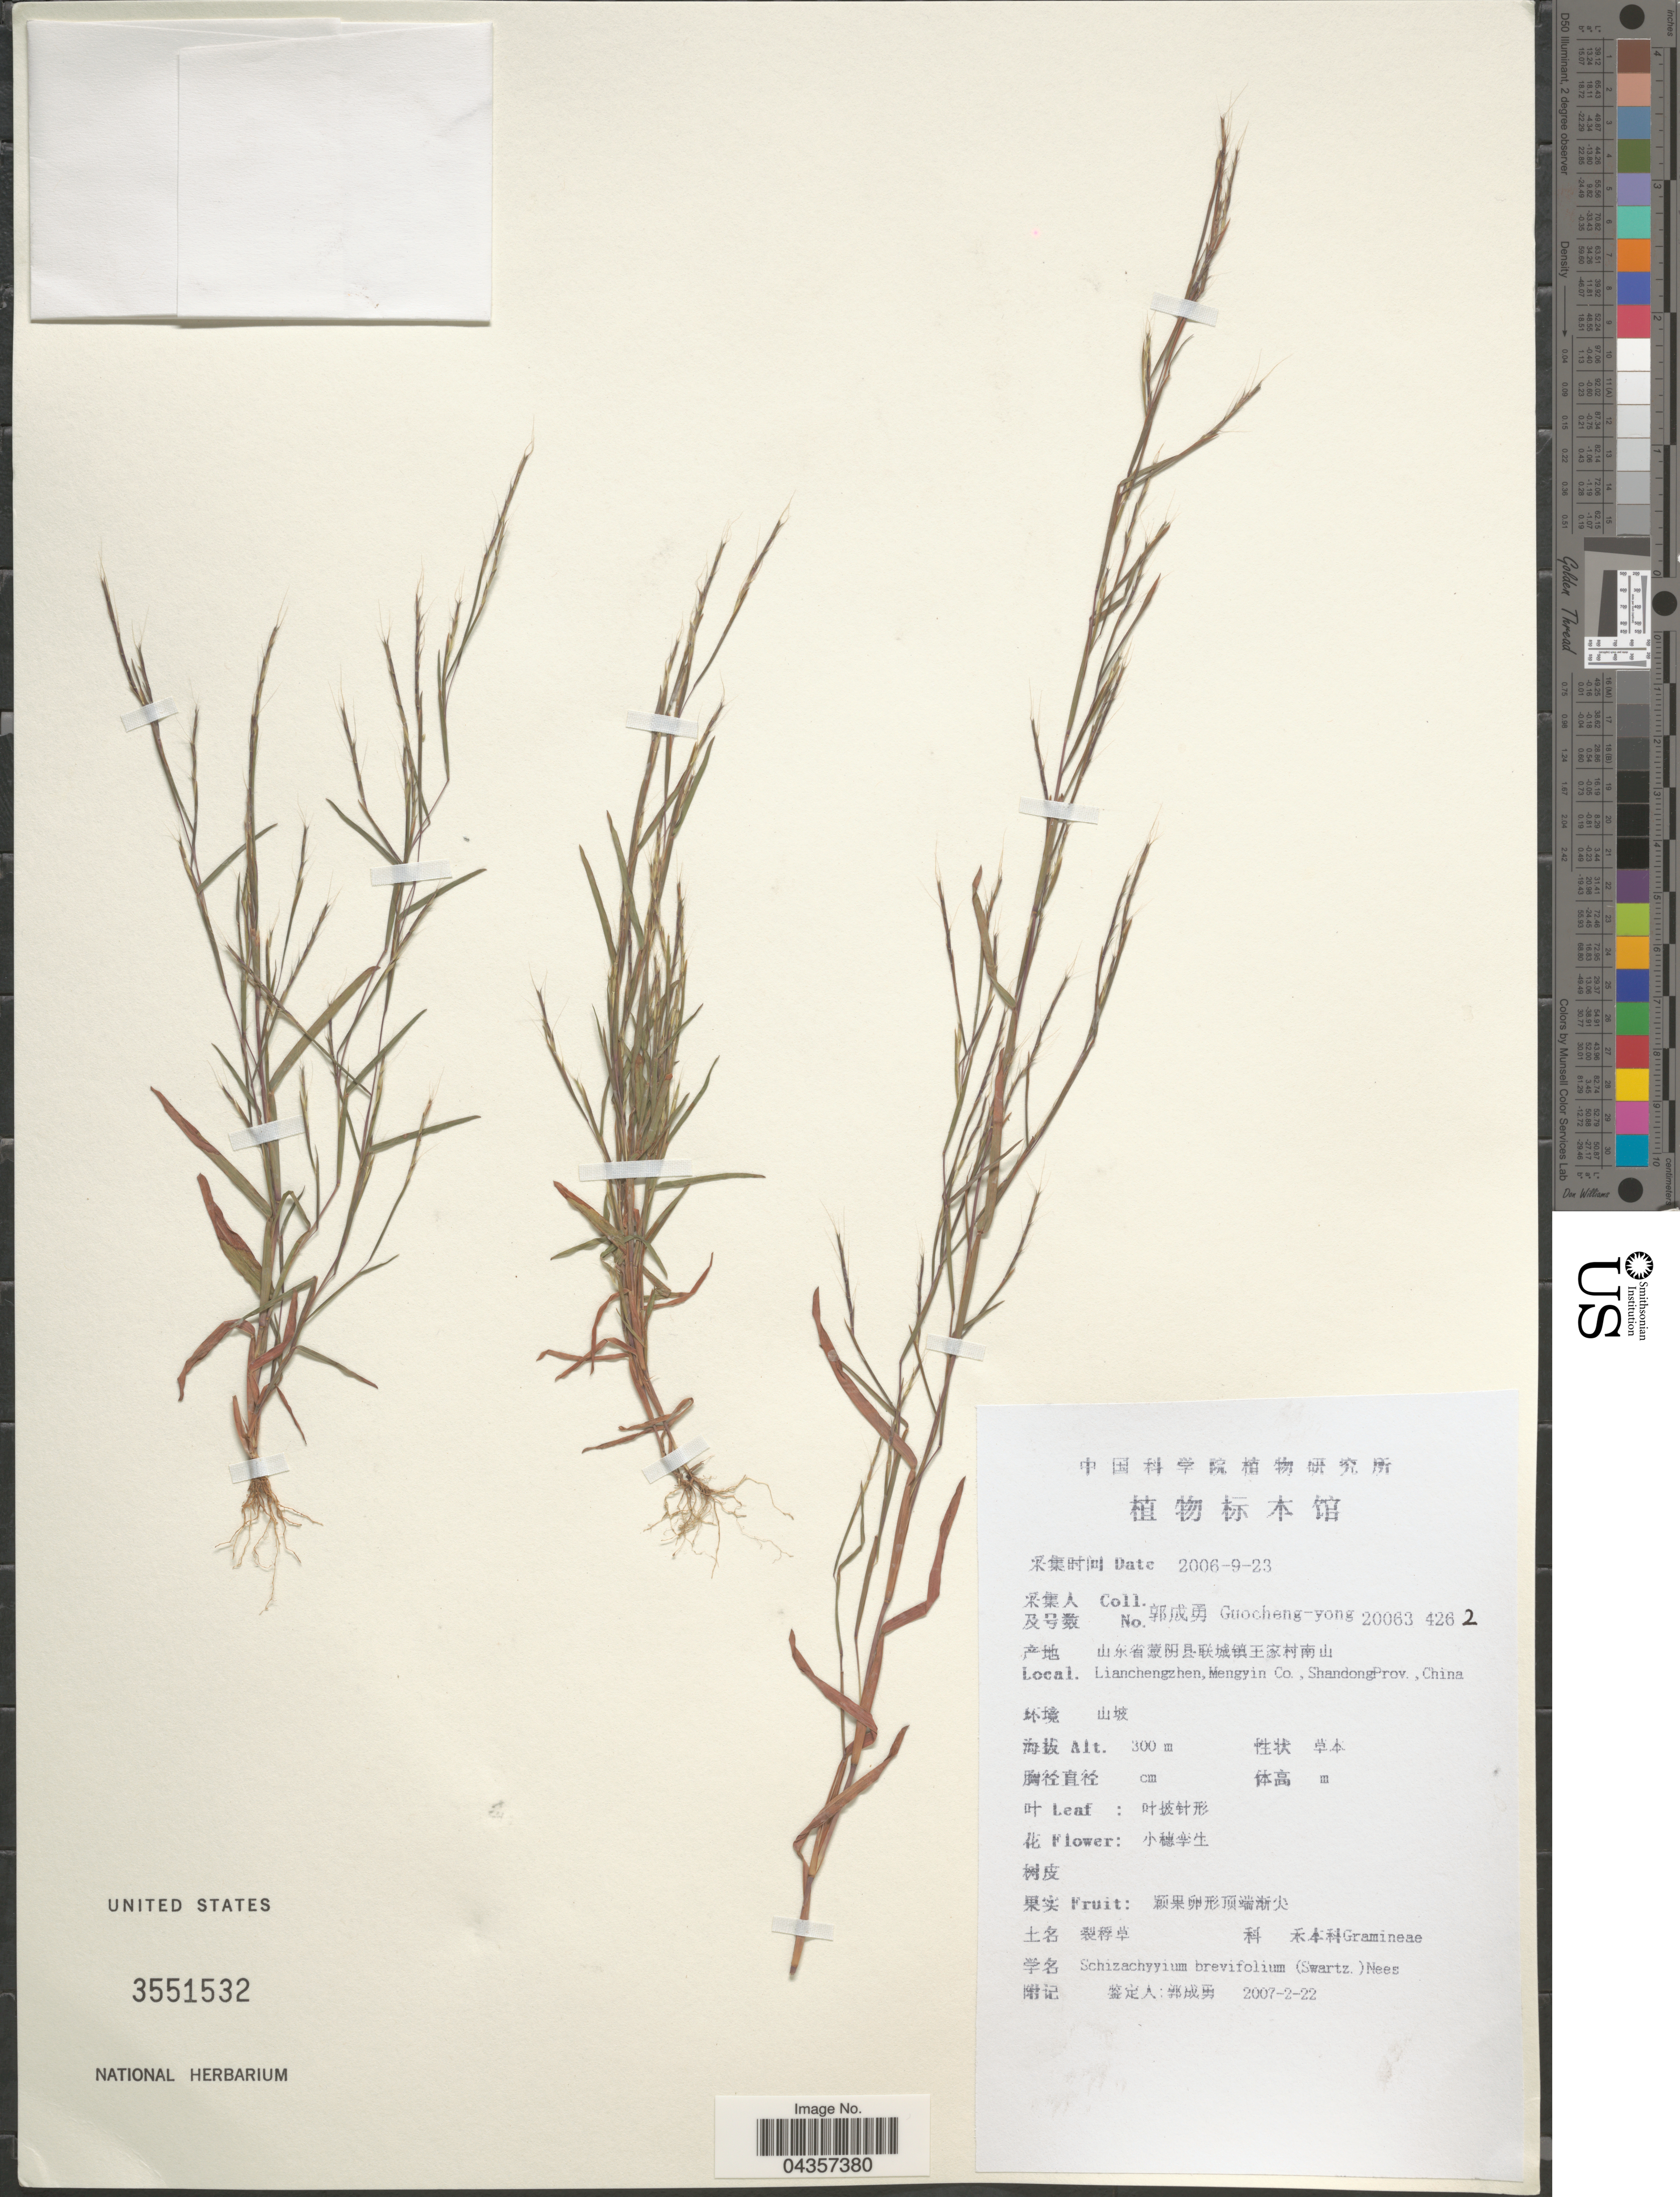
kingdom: Plantae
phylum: Tracheophyta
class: Liliopsida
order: Poales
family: Poaceae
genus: Schizachyrium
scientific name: Schizachyrium brevifolium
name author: (Sw.) Nees ex Büse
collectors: Guo cheng-yong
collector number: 20063 426 2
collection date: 2006-09-23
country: China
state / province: Shandong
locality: Lianchengzhen, Mengyin Co.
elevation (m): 300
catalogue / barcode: US 3551532